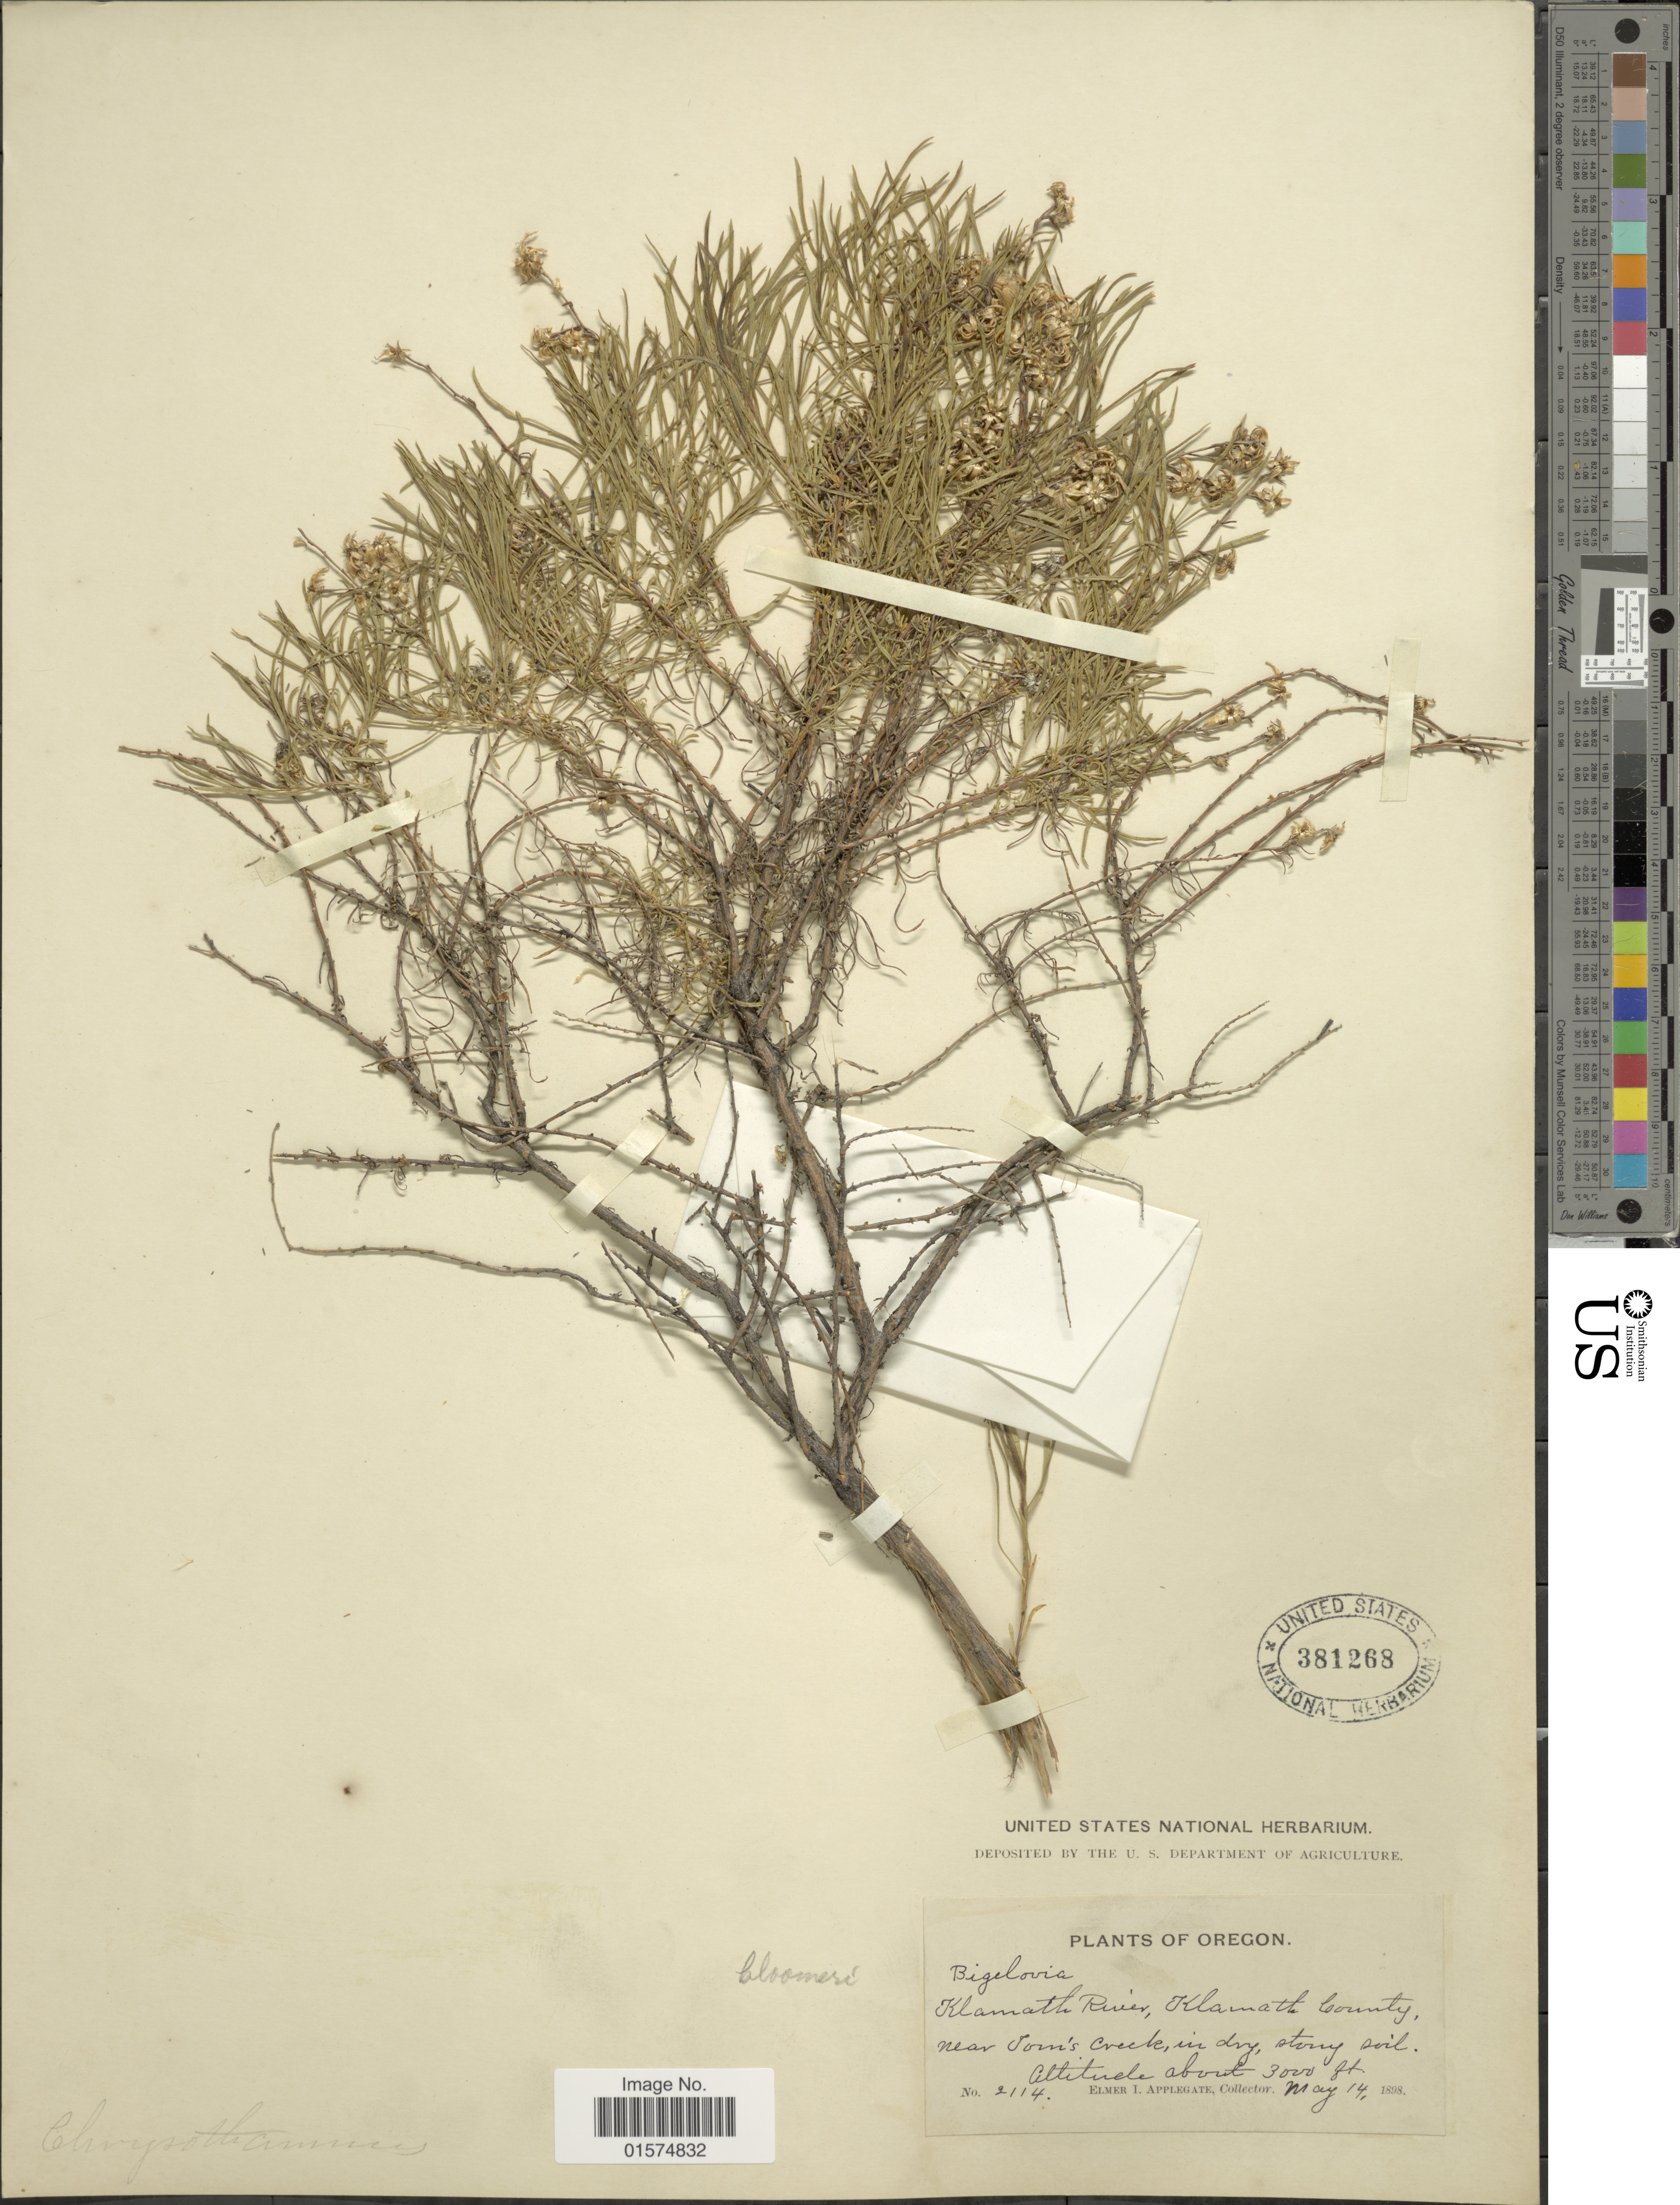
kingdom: Plantae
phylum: Tracheophyta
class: Magnoliopsida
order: Asterales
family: Asteraceae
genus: Ericameria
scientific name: Ericameria bloomeri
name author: (A. Gray) J.F. Macbr.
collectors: E. I. Applegate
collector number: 2114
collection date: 1898-05-14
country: United States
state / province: Oregon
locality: Klamath River, Klamath County, near Tom's Creek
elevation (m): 914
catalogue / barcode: US 381268